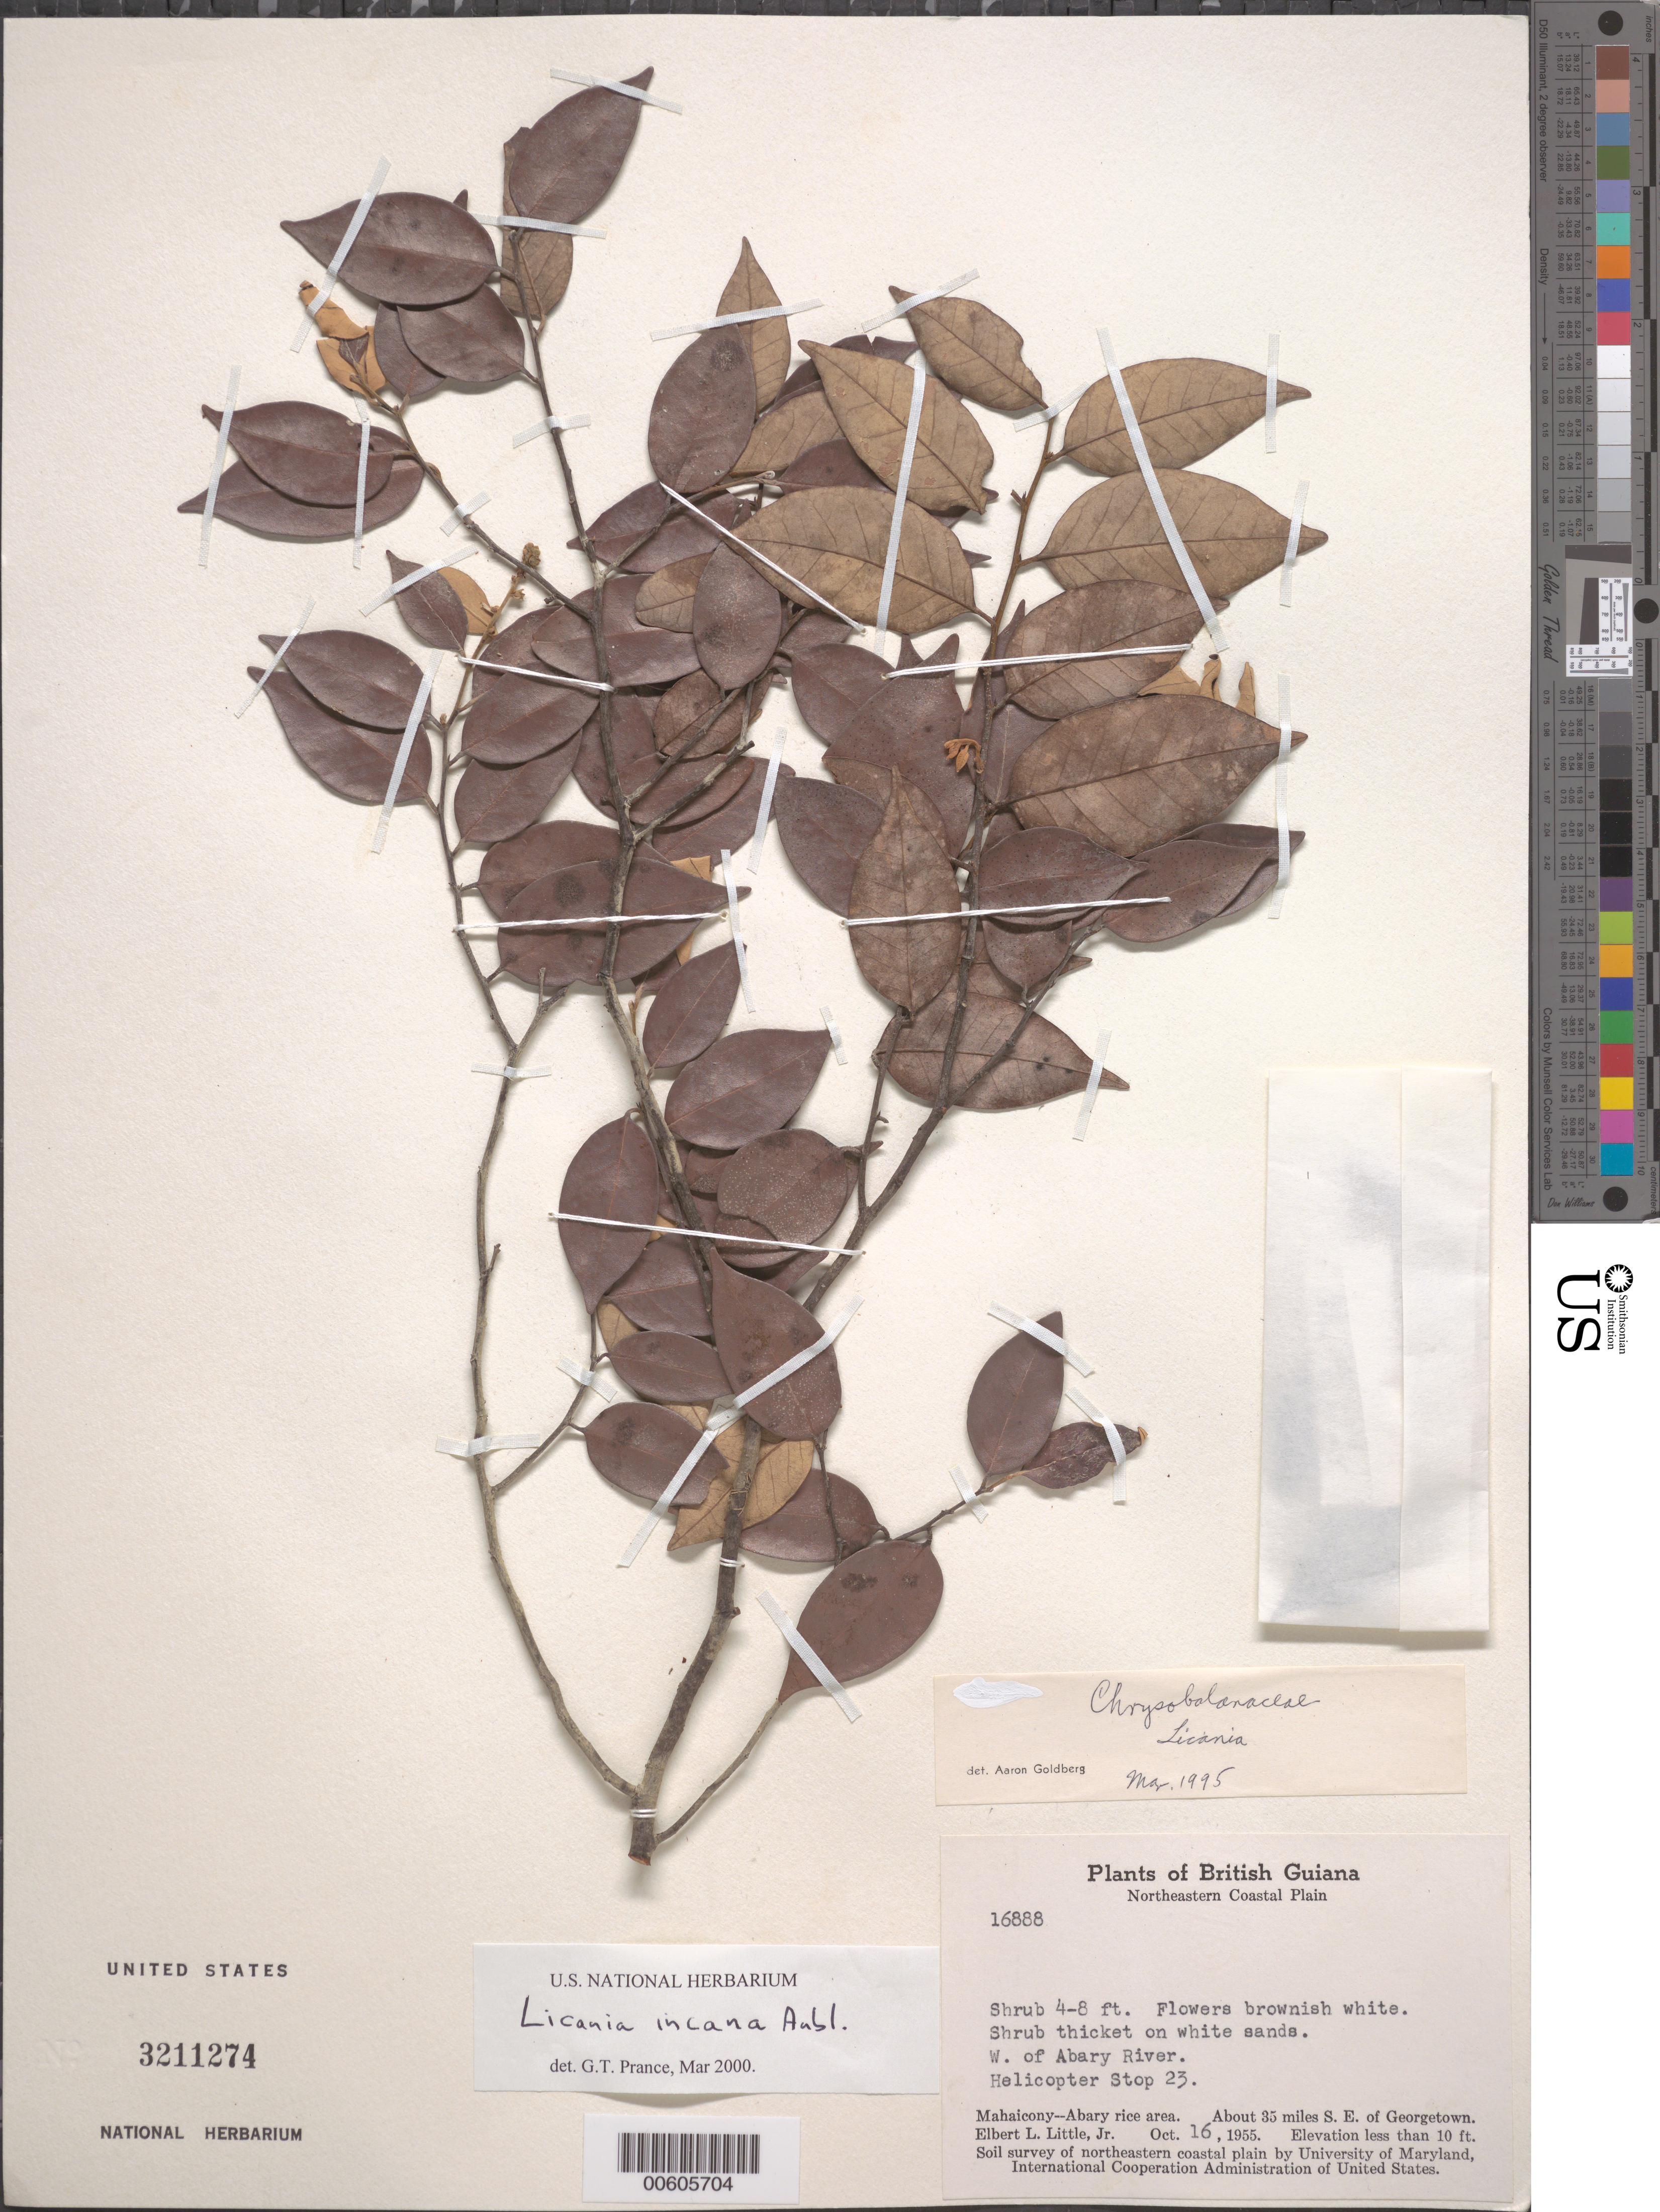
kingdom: Plantae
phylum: Tracheophyta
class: Magnoliopsida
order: Malpighiales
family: Chrysobalanaceae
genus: Licania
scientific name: Licania incana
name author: Aubl.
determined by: Prance, G. T.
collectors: E. L. Little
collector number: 16888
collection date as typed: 16-Oct-55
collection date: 1955-10-16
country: Guyana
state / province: Mahaica-Berbice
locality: Mahaicony-Abary rice area, E bank Demerara R., about 35 mi. SE of Georgetown, W of Abary R.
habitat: Shrub thicket on white sand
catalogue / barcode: US 3211274